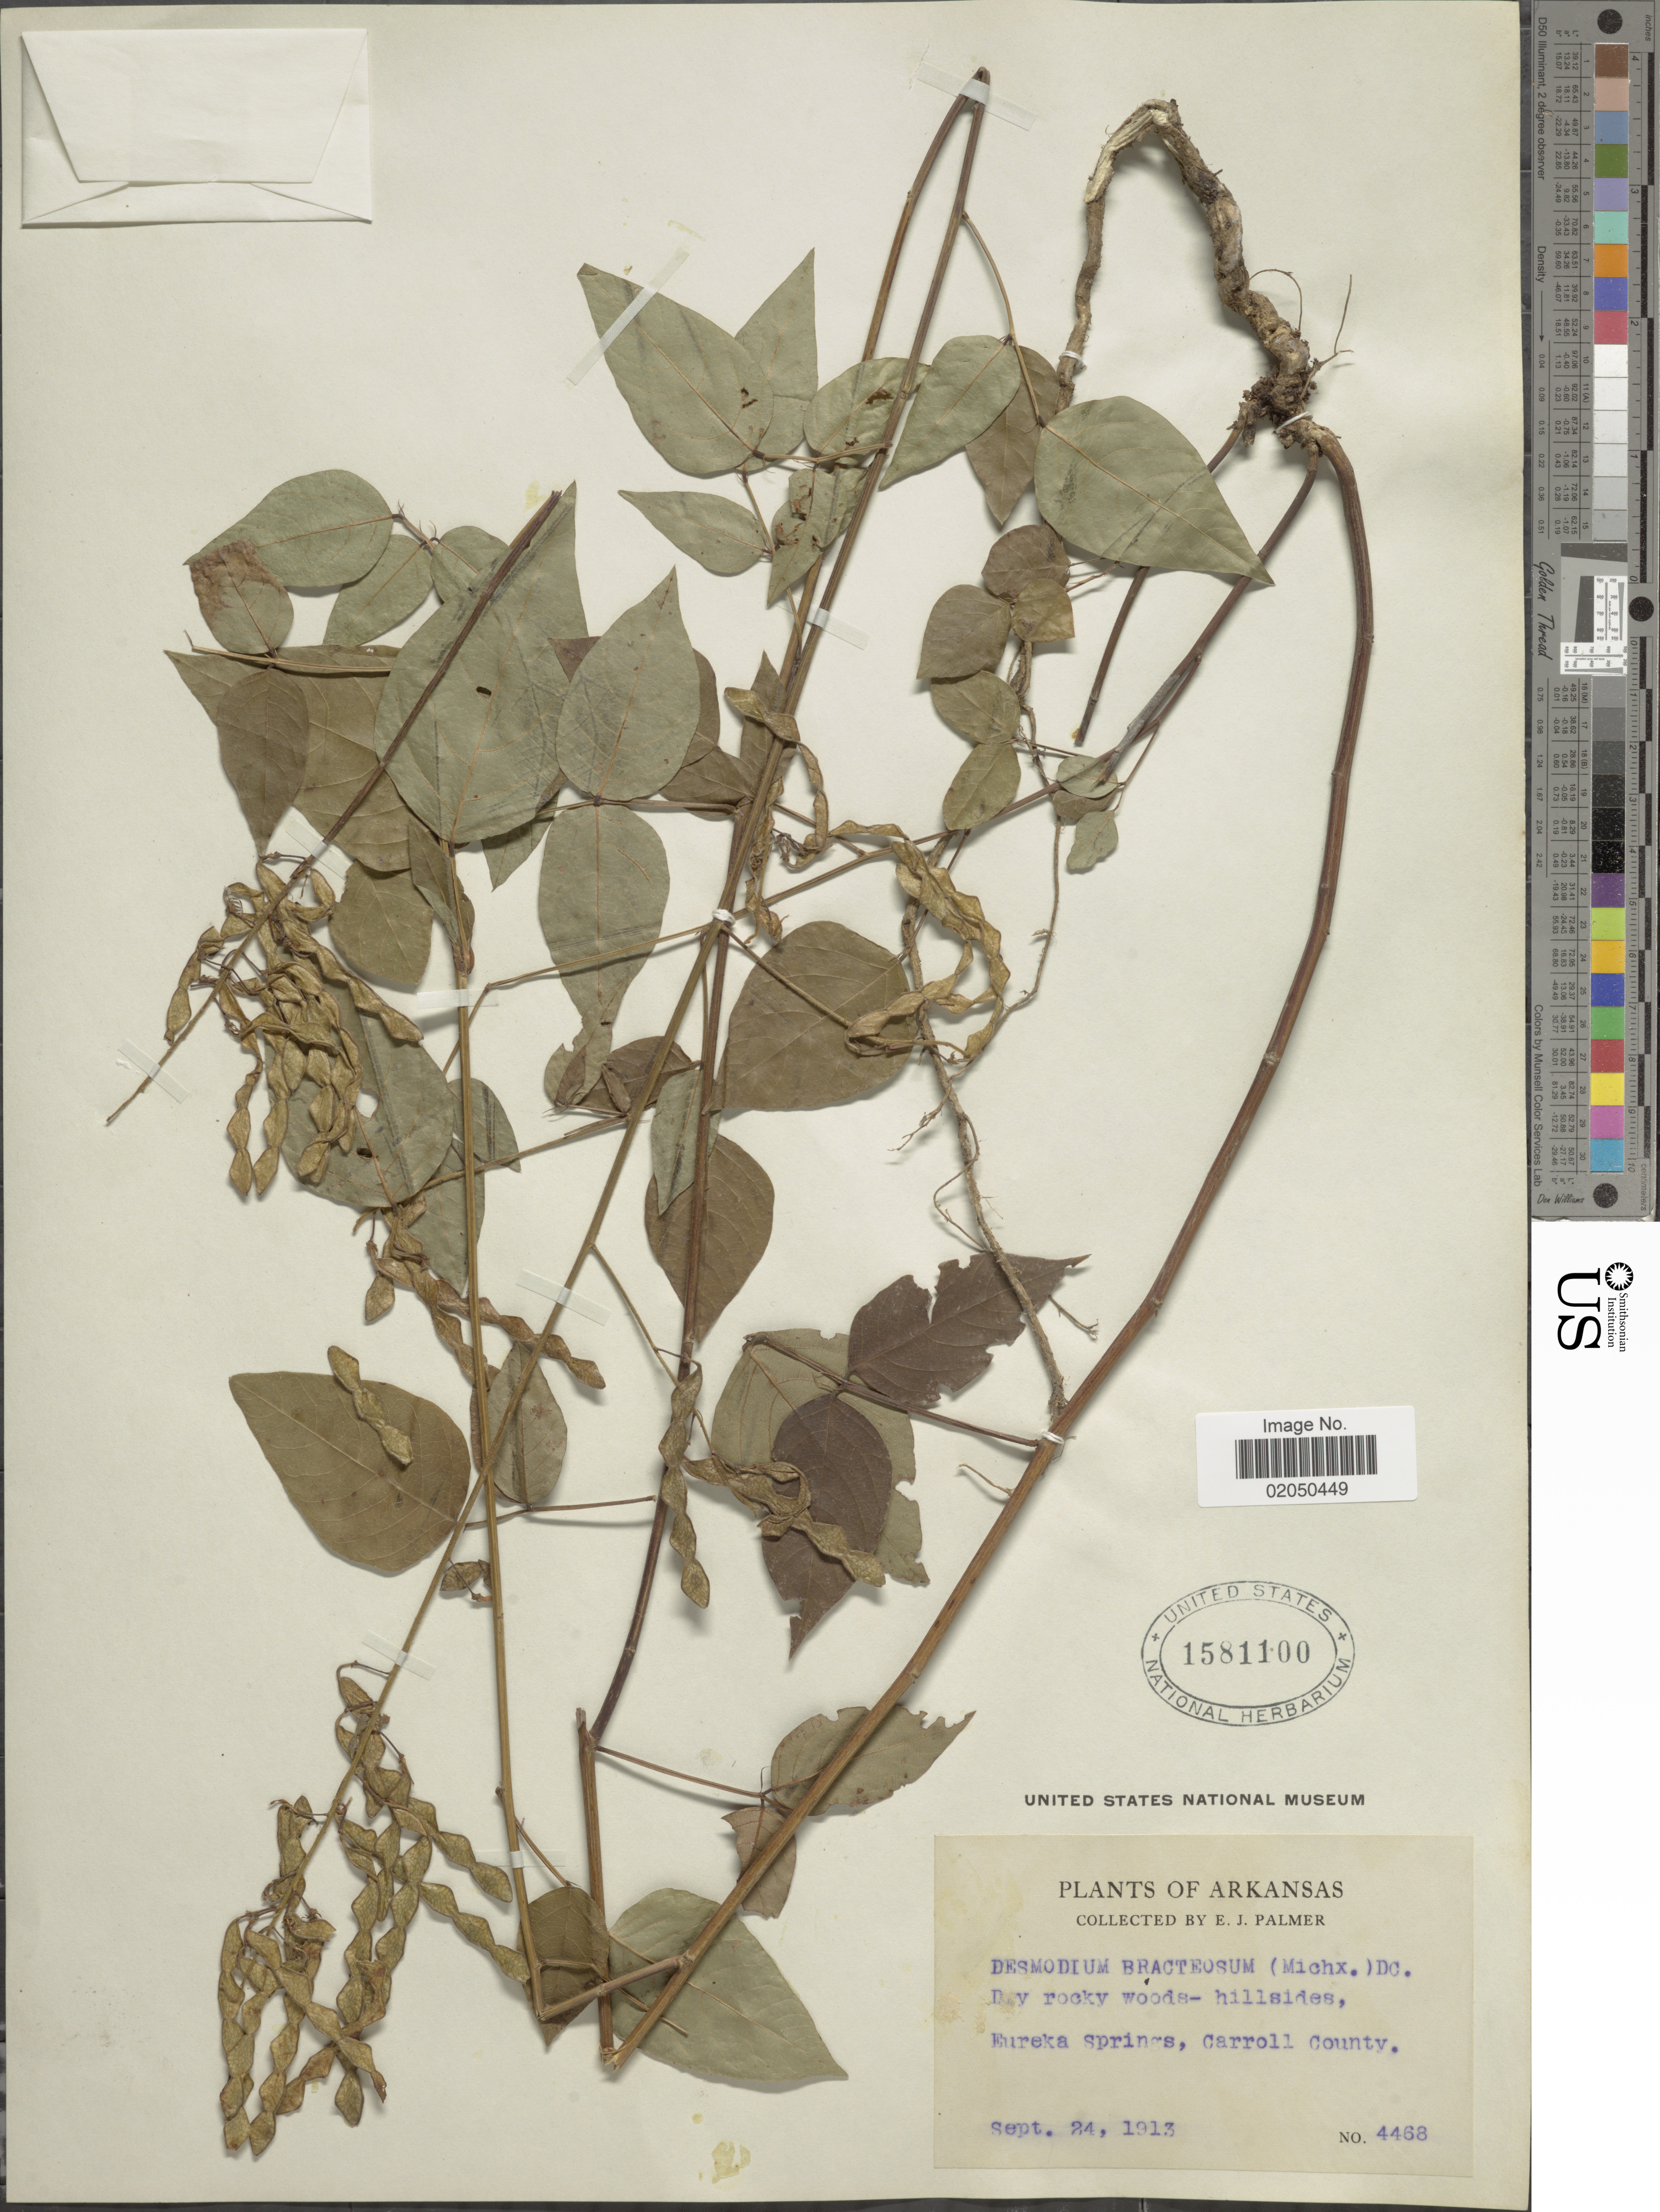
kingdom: Plantae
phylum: Tracheophyta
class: Magnoliopsida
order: Fabales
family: Fabaceae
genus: Desmodium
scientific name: Desmodium cuspidatum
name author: (Muhl. ex Willd.) Loudon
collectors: E. J. Palmer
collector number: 4468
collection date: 1913-09-24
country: United States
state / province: Arkansas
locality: Eureka Springs, Carroll County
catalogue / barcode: US 1581100